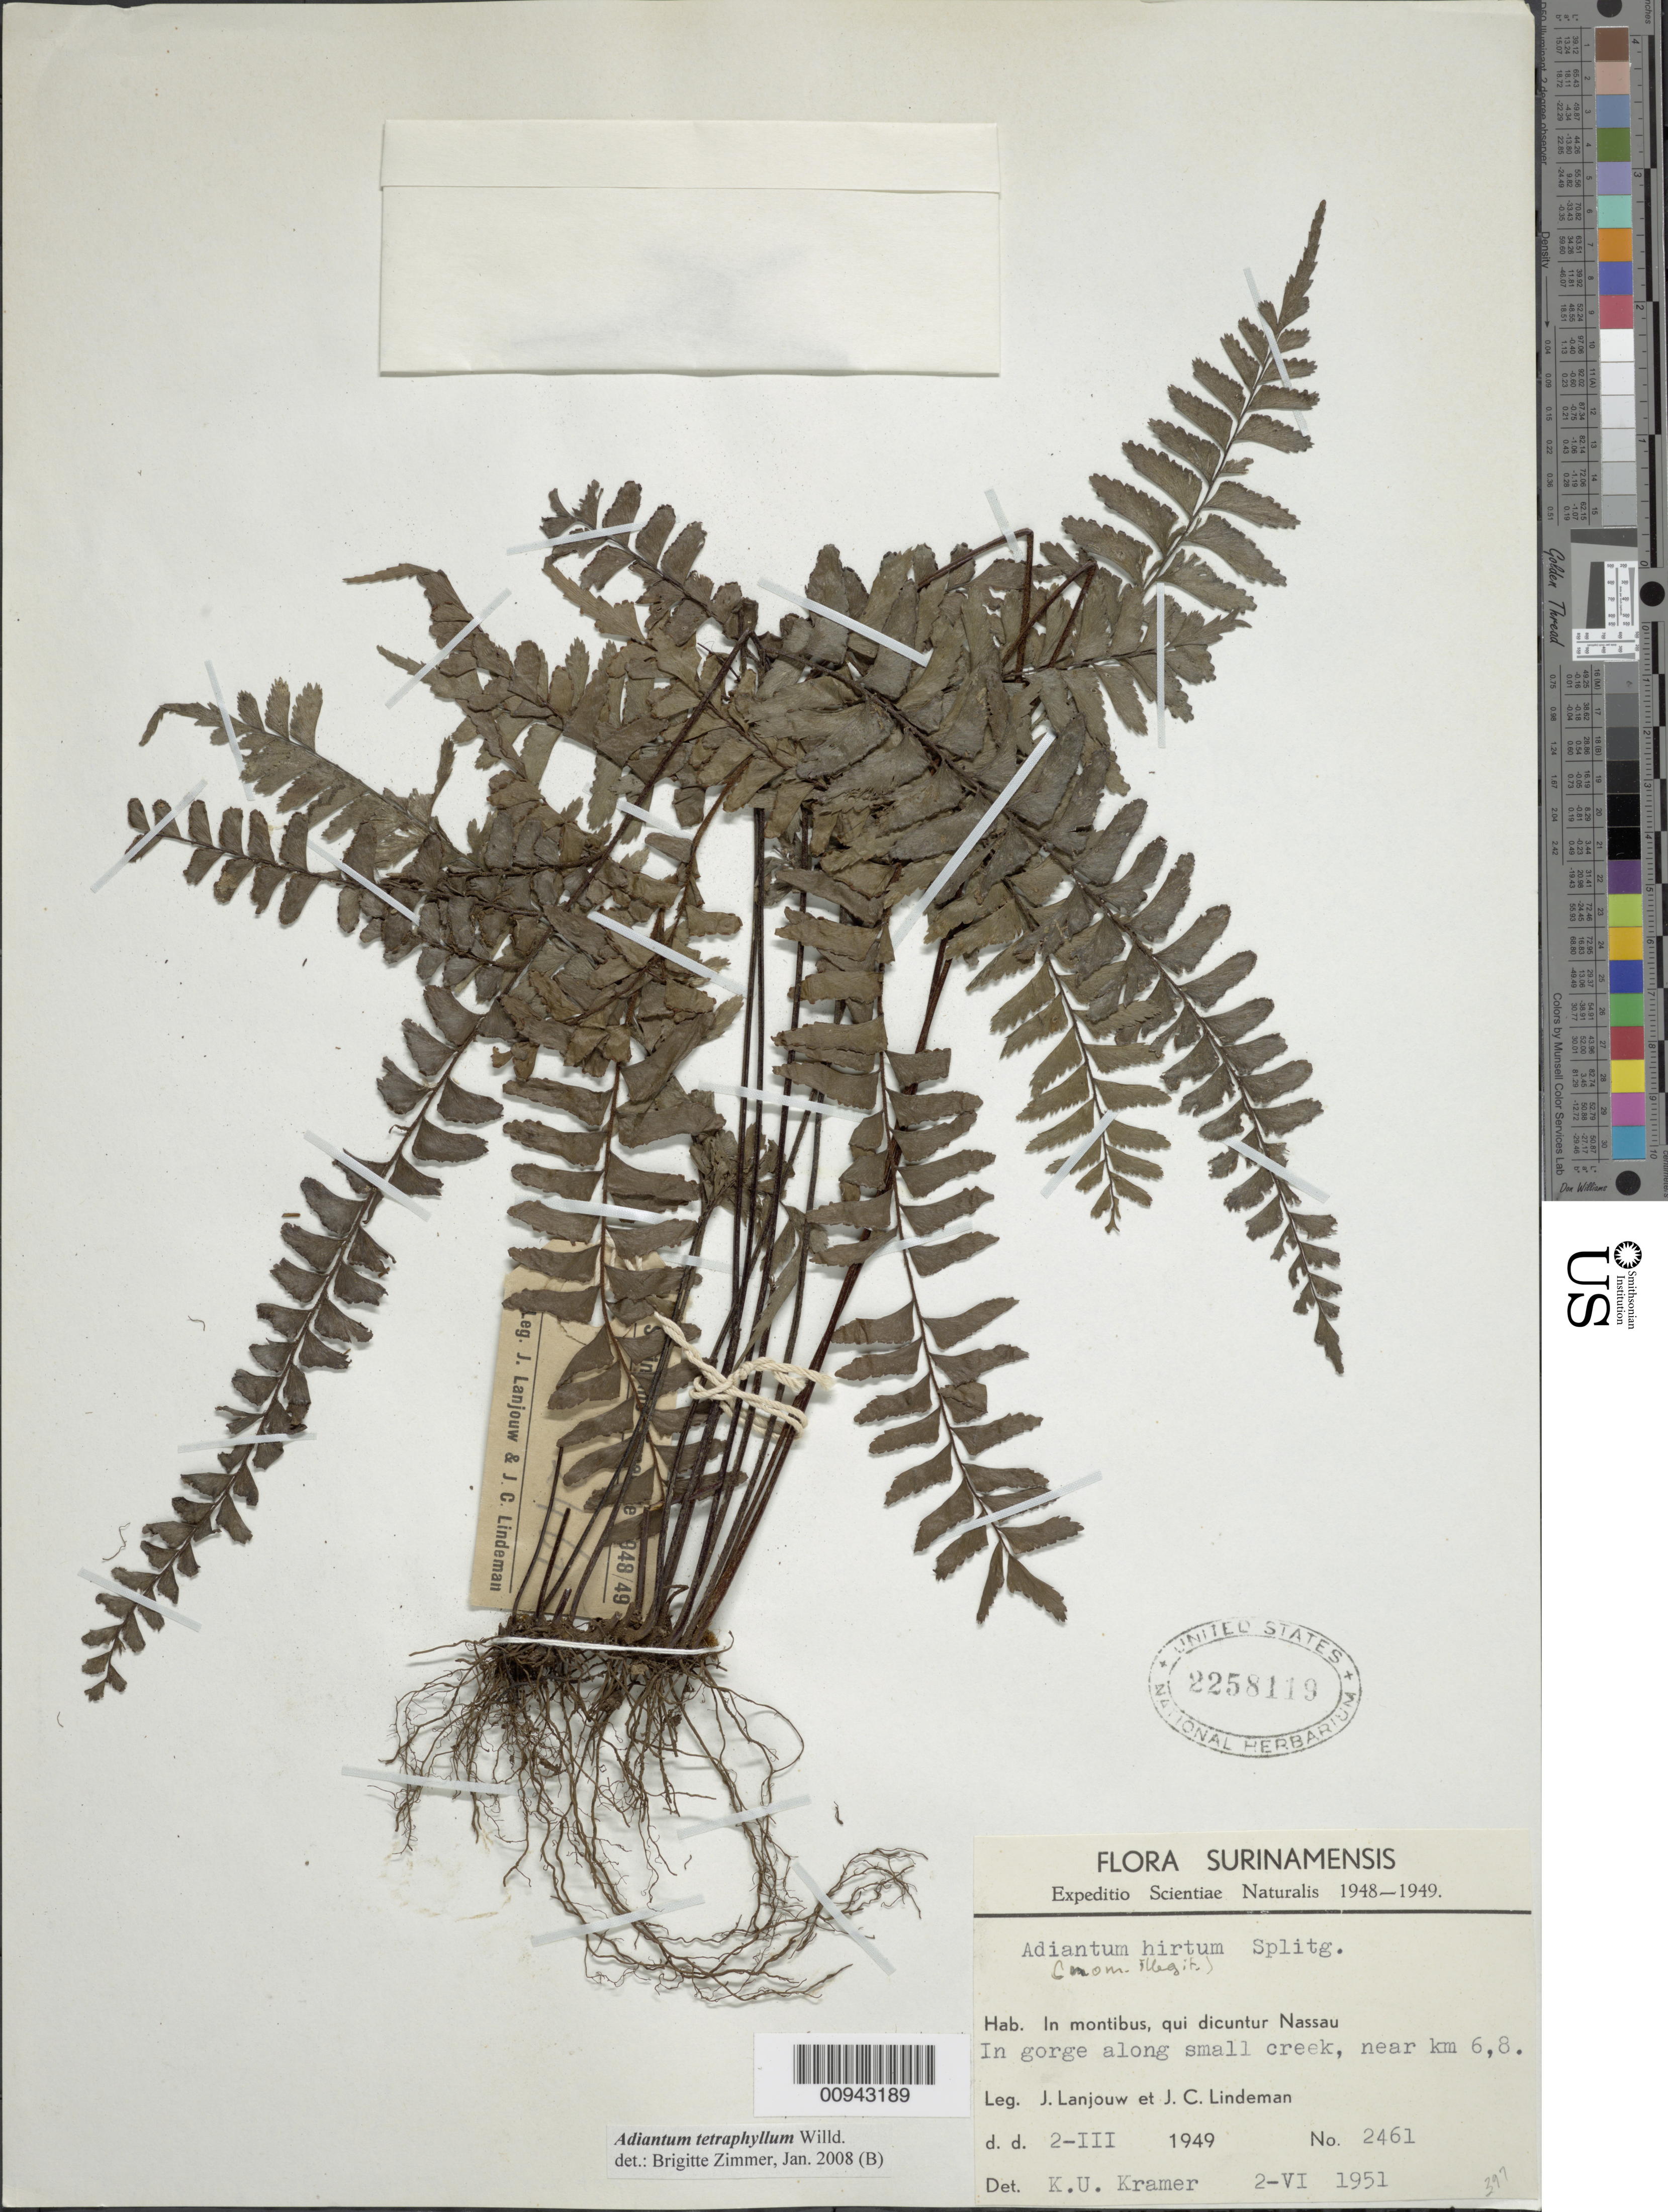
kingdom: Plantae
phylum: Tracheophyta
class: Polypodiopsida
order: Polypodiales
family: Pteridaceae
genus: Adiantum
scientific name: Adiantum tetraphyllum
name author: Humb. & Bonpl. ex Willd.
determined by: Zimmer, B.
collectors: J. Lanjouw & J. C. Lindeman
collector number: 2461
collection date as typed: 2-Mar-49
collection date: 1949-03-02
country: Suriname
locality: Nassau Mts., near km 6.8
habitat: In gorge along small creek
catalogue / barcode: US 2258119